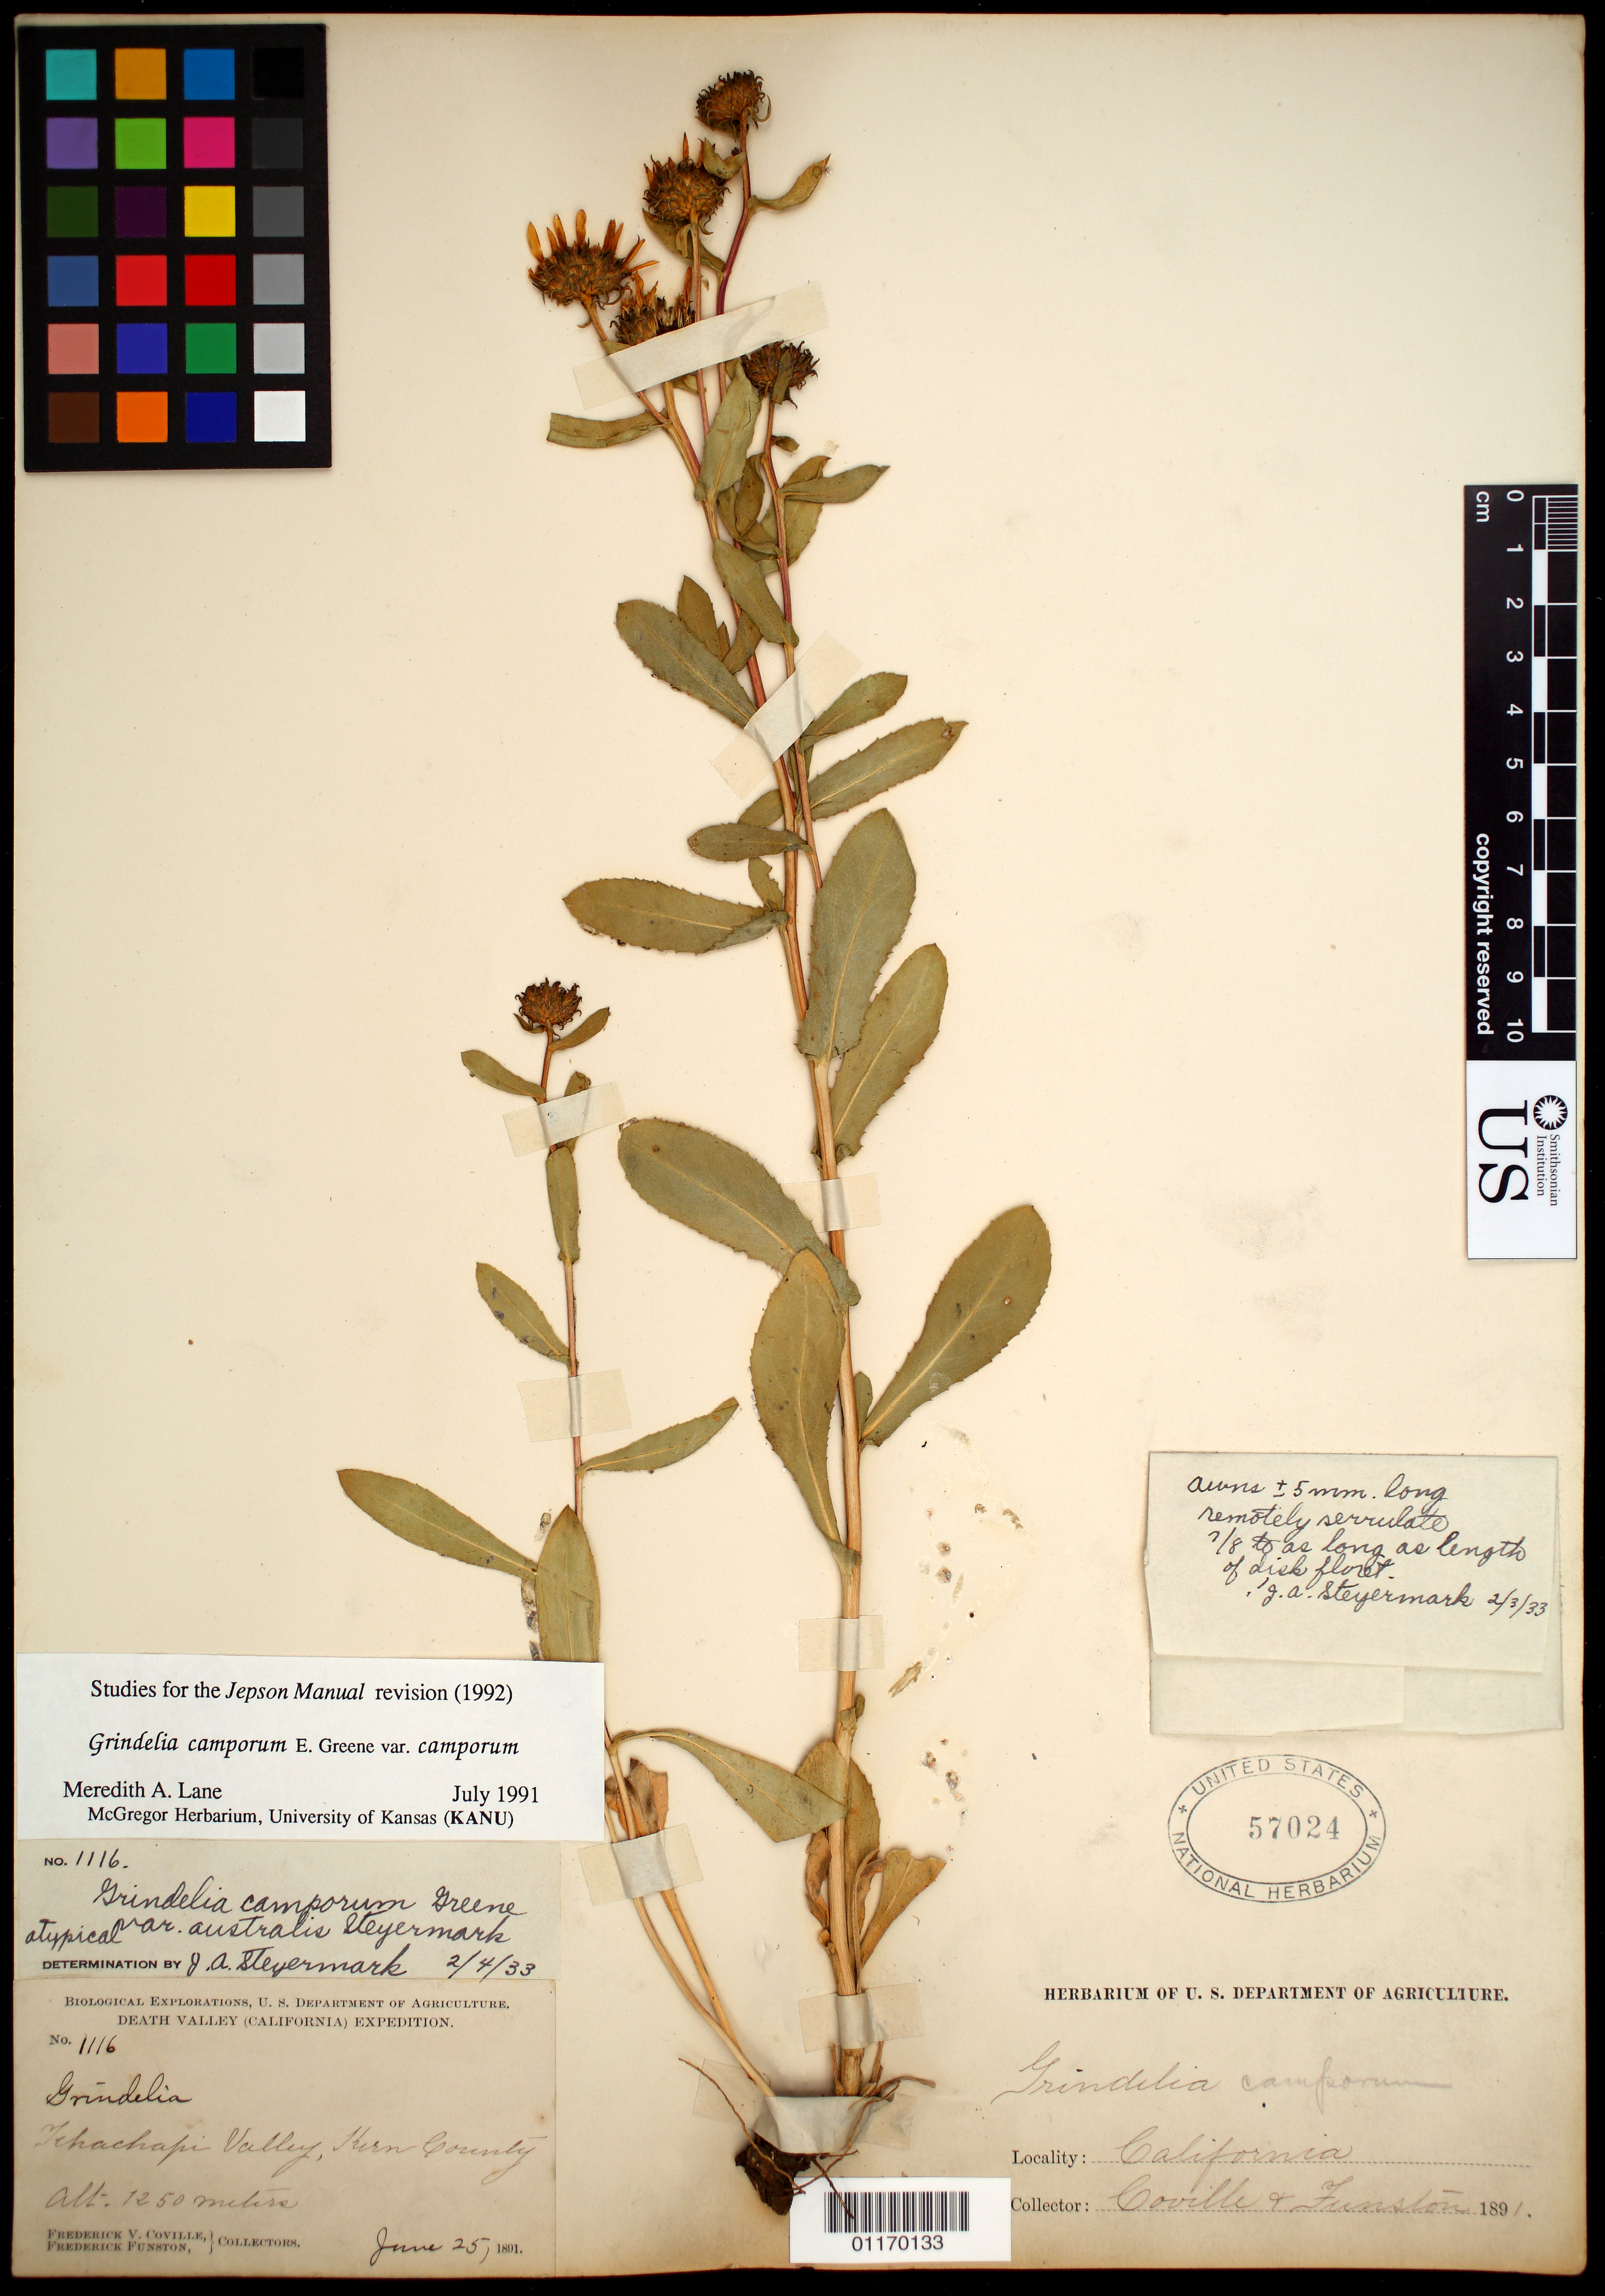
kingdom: Plantae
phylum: Tracheophyta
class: Magnoliopsida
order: Asterales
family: Asteraceae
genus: Grindelia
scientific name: Grindelia camporum var. camporum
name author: Greene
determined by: Lane, M. A.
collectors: F. V. Coville & F. Funston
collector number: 1116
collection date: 1891-06-25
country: United States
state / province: California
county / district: Kern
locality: Tehachapi Valley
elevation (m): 381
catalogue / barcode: US 57024